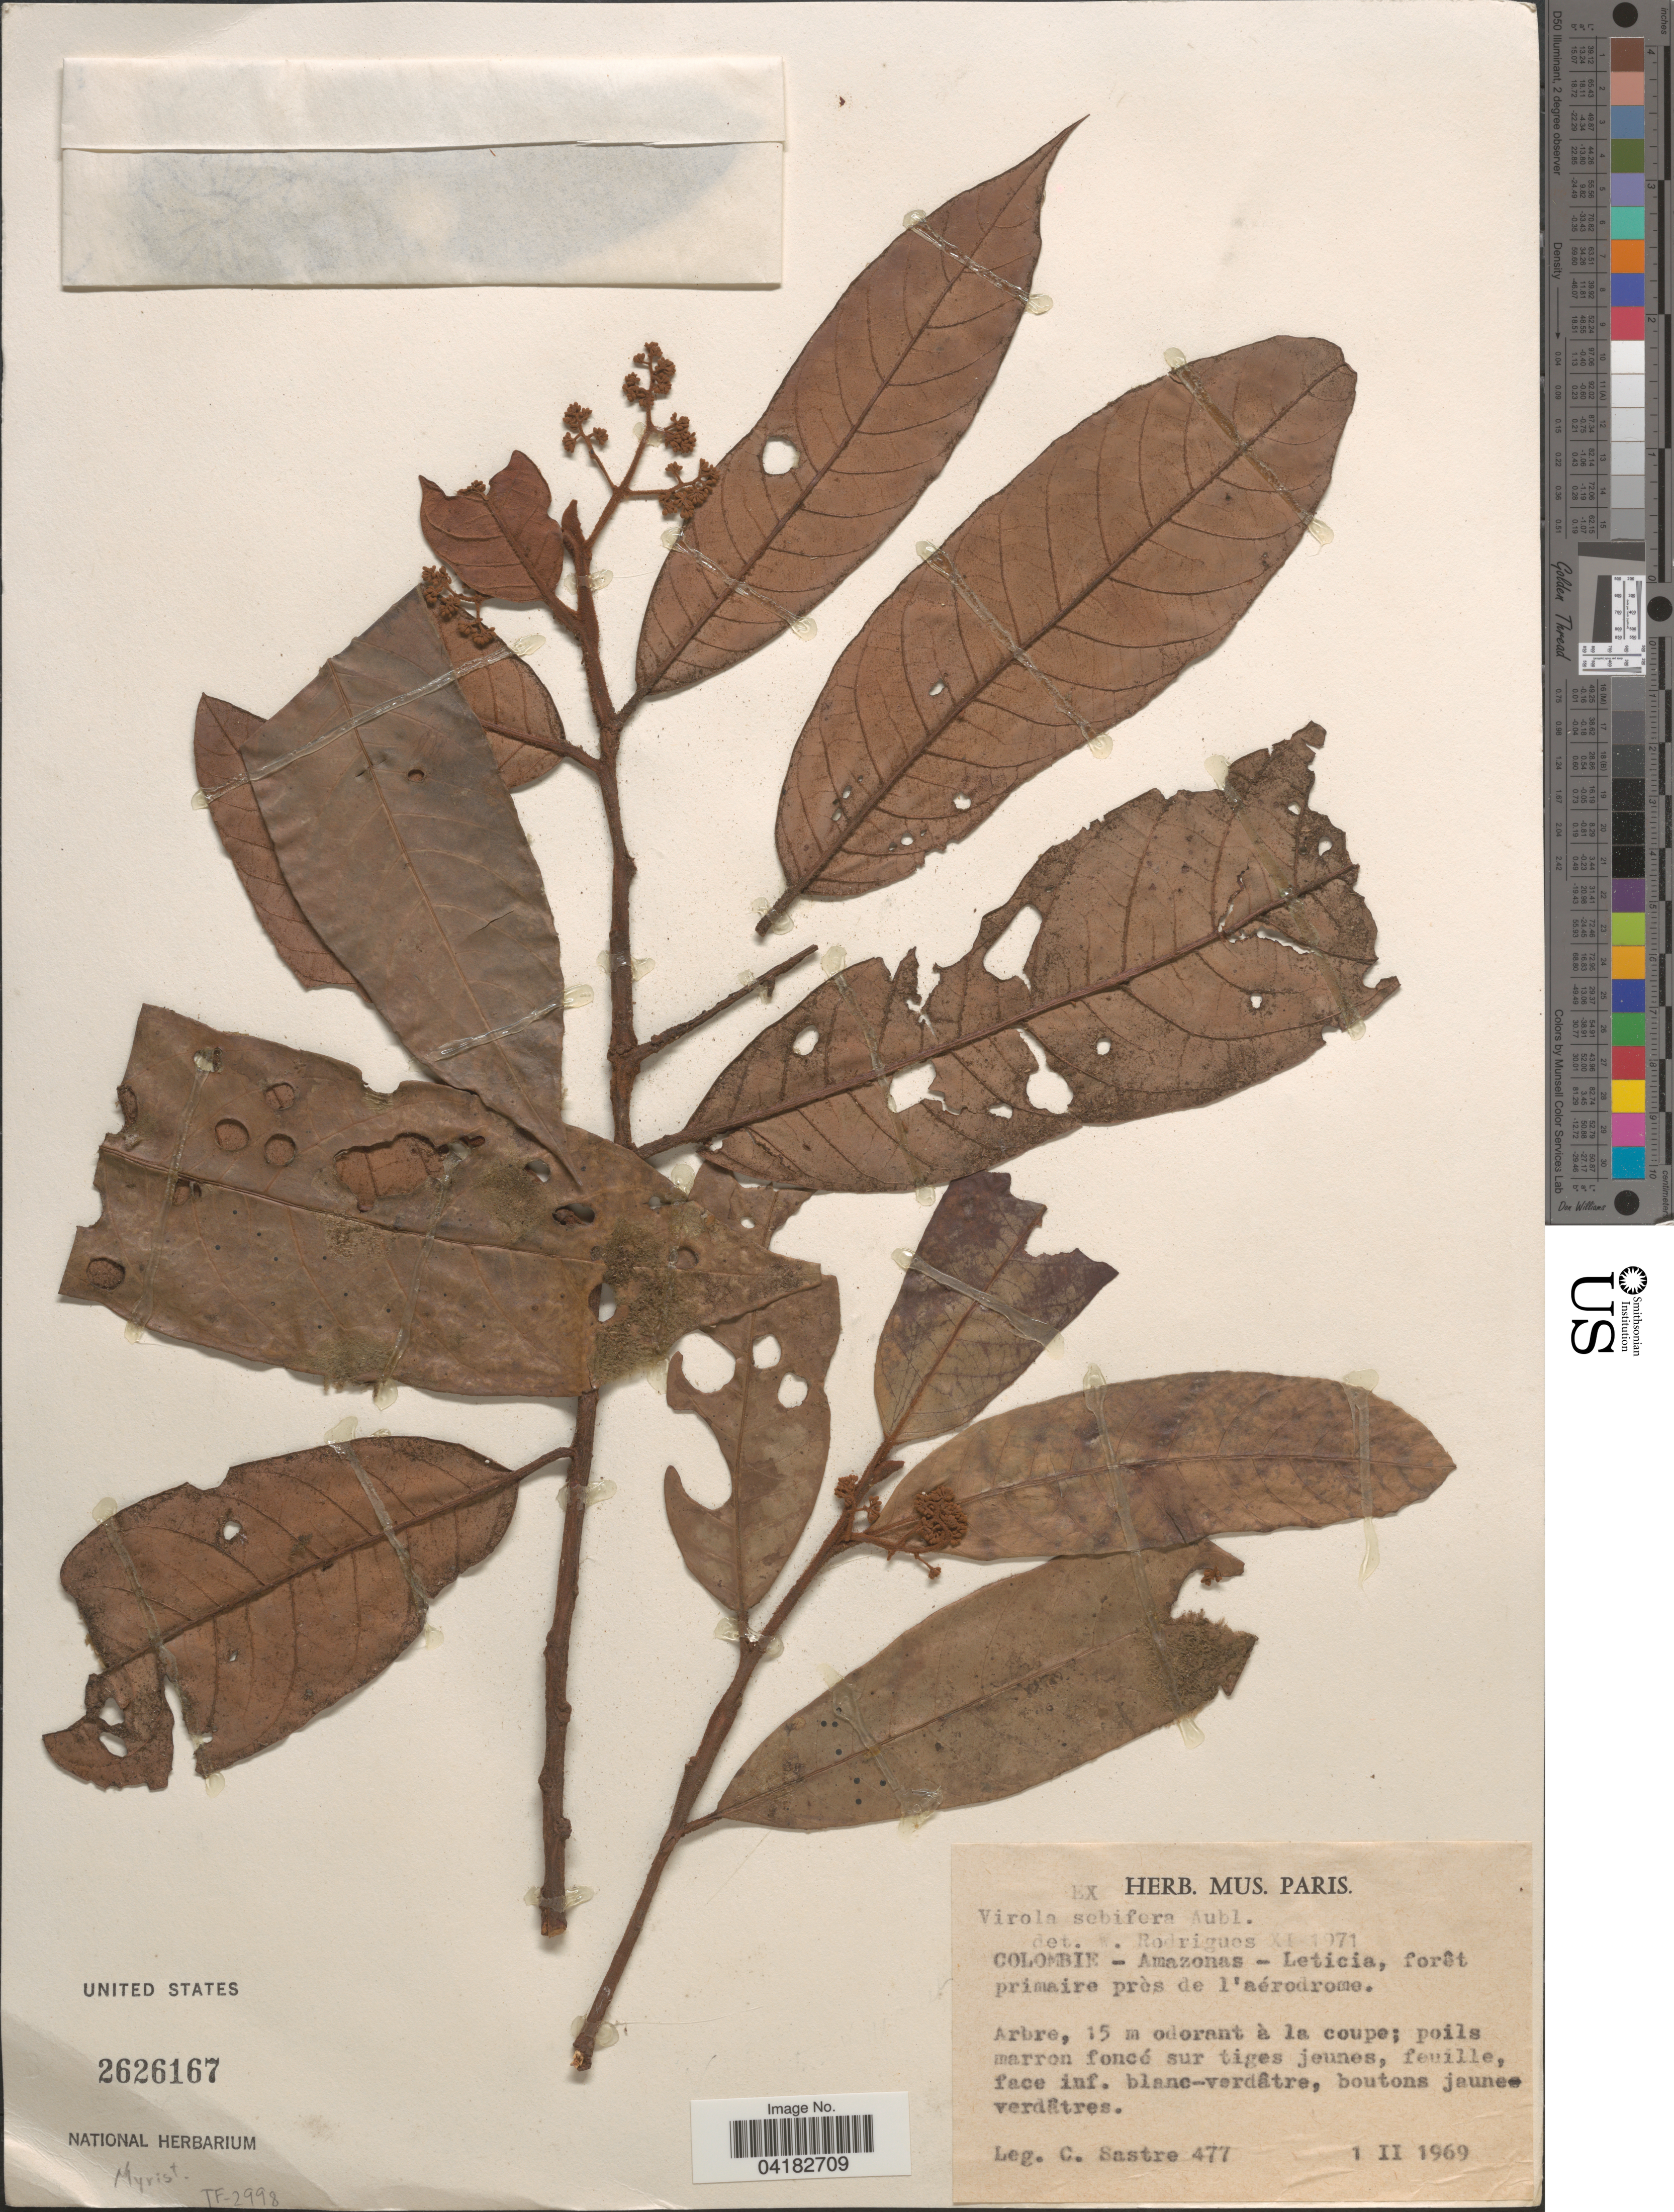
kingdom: Plantae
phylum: Tracheophyta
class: Magnoliopsida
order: Magnoliales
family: Myristicaceae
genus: Virola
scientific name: Virola sebifera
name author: Aubl.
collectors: C. Sastre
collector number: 477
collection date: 1969-02-01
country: Colombia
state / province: Amazônas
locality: Leticia, forêt primaire près de l'aérodrome.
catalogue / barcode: US 2626167